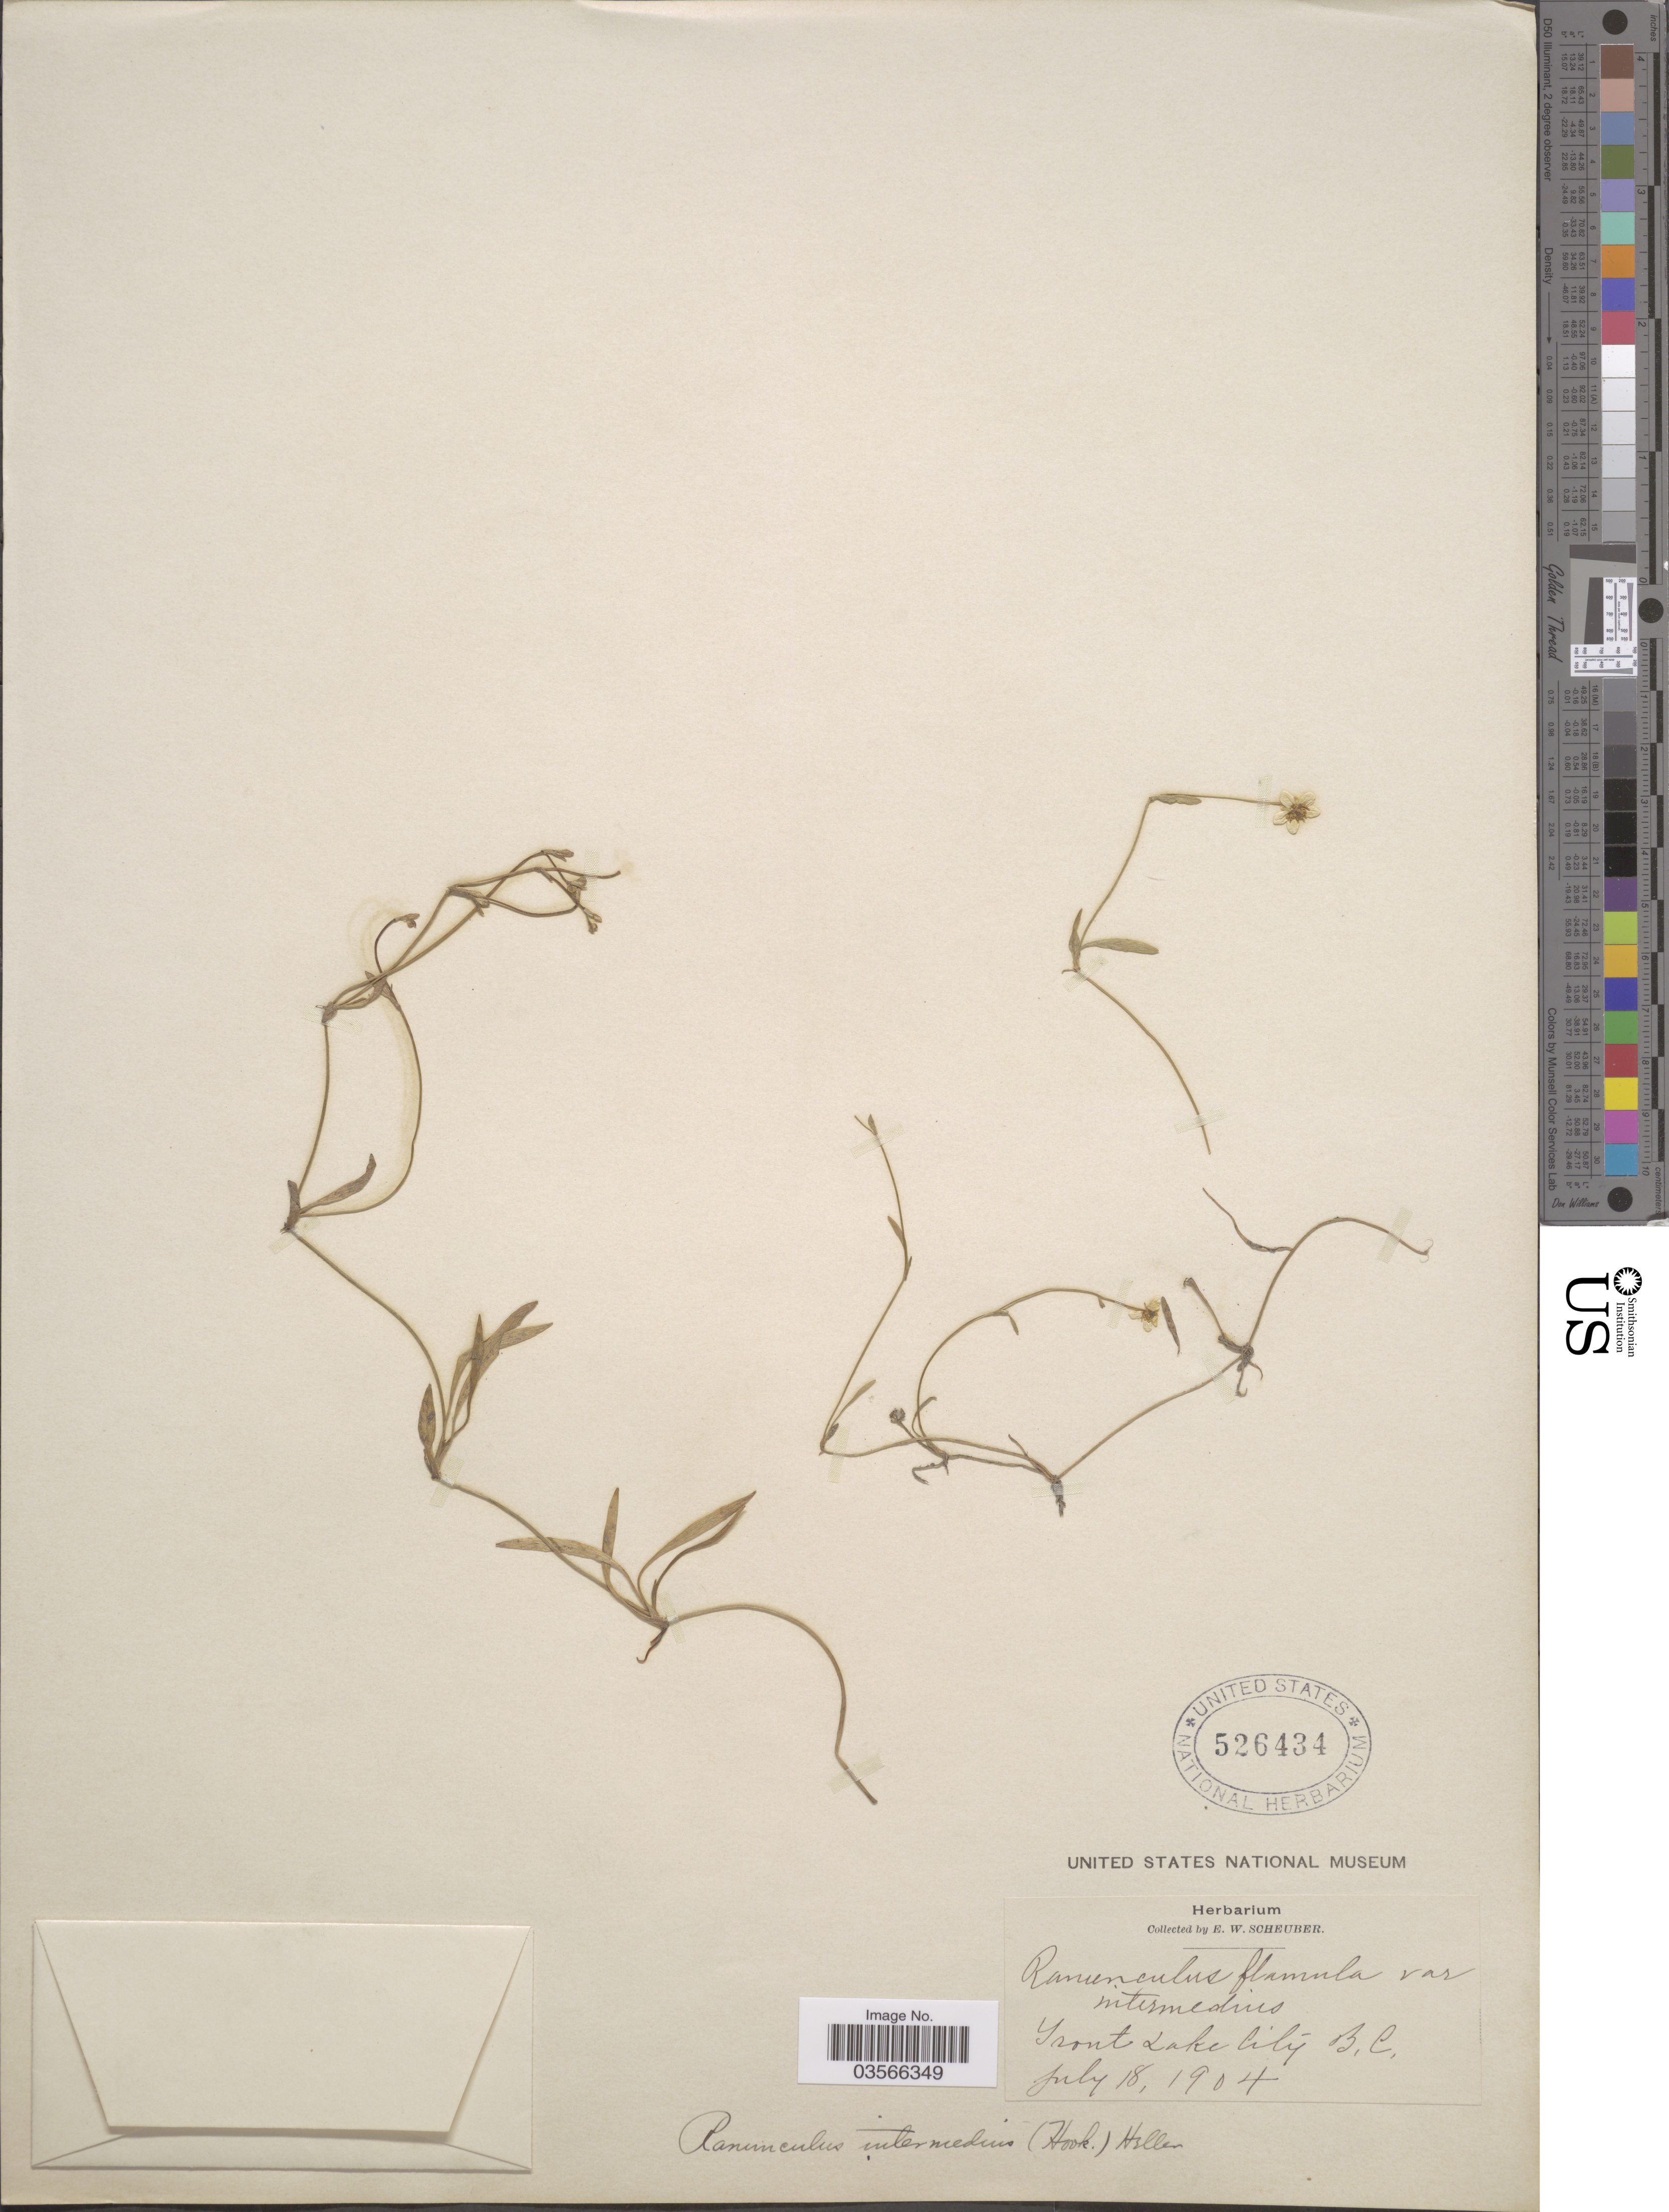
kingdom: Plantae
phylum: Tracheophyta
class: Magnoliopsida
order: Ranunculales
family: Ranunculaceae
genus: Ranunculus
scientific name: Ranunculus flammula var. ovalis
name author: (J.M. Bigelow) L.D. Benson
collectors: E. Scheuber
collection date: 1904-07-18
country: Canada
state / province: British Columbia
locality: Trout Lake City.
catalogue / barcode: US 526434